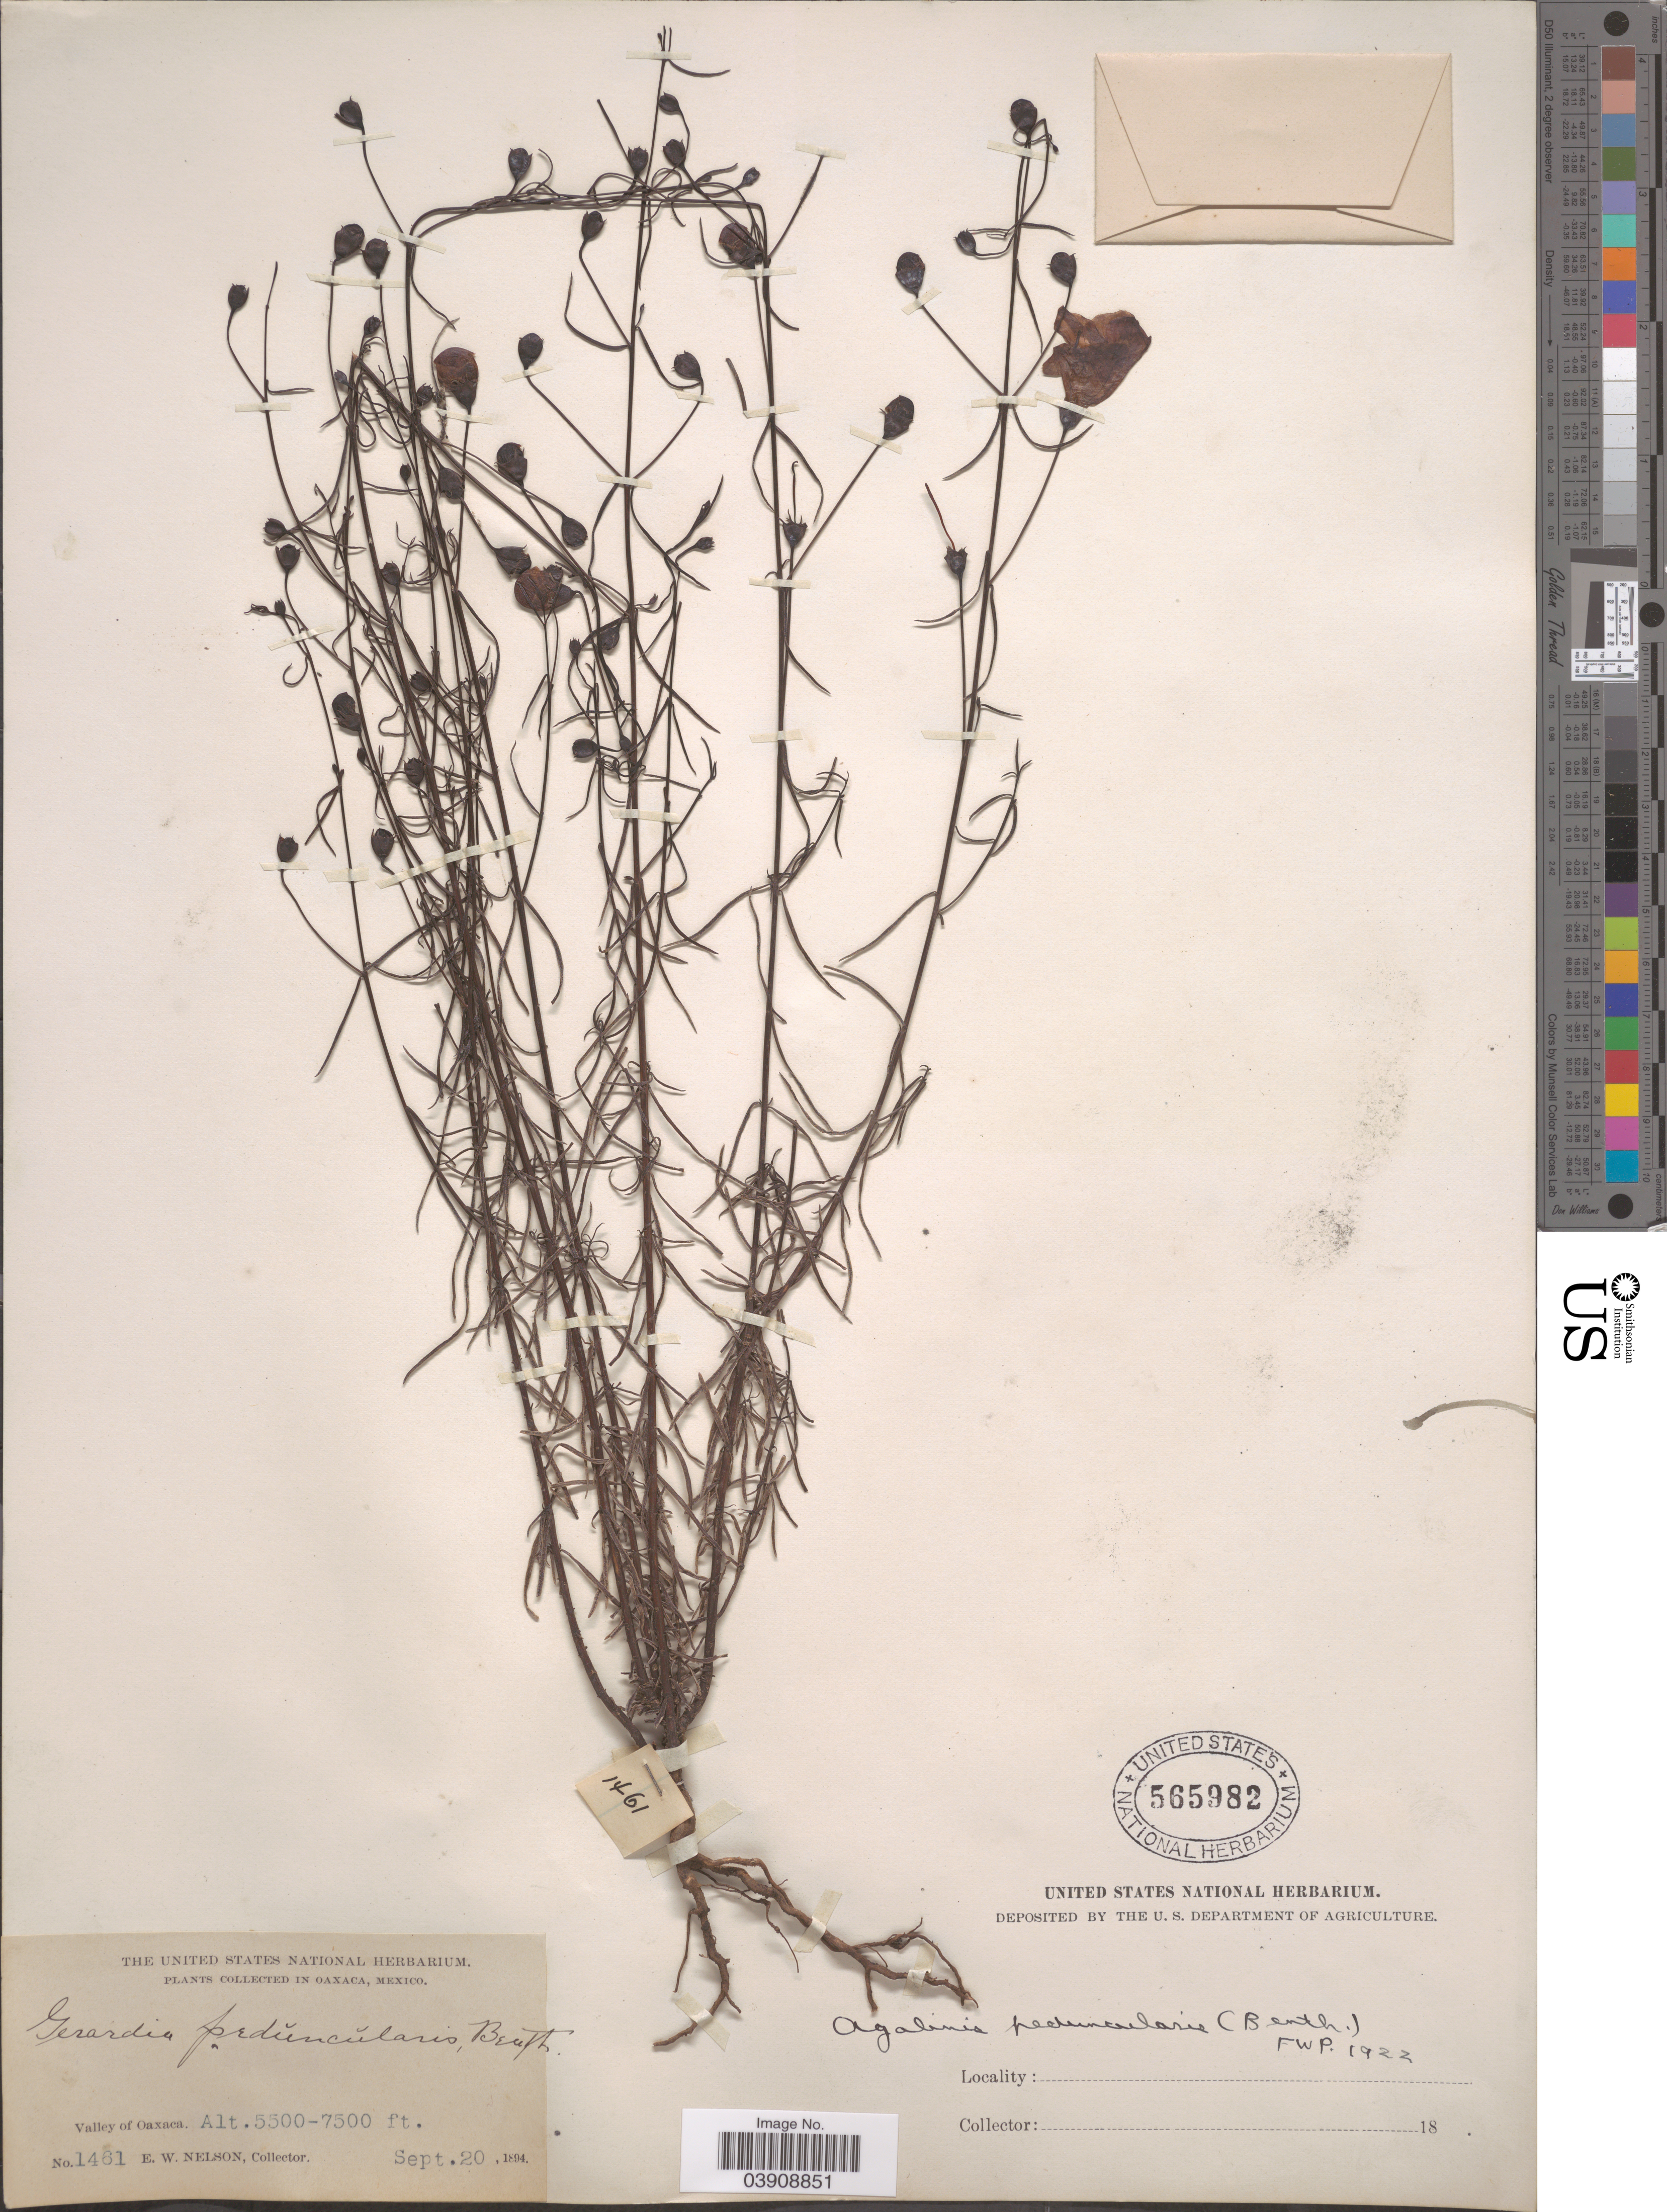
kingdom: Plantae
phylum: Tracheophyta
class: Magnoliopsida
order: Lamiales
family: Orobanchaceae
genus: Agalinis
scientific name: Agalinis peduncularis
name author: (Benth.) Pennell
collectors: E. W. Nelson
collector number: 1461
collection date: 1894-09-20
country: Mexico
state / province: Oaxaca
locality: Valley of Oaxaca.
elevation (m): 1676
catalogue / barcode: US 565982